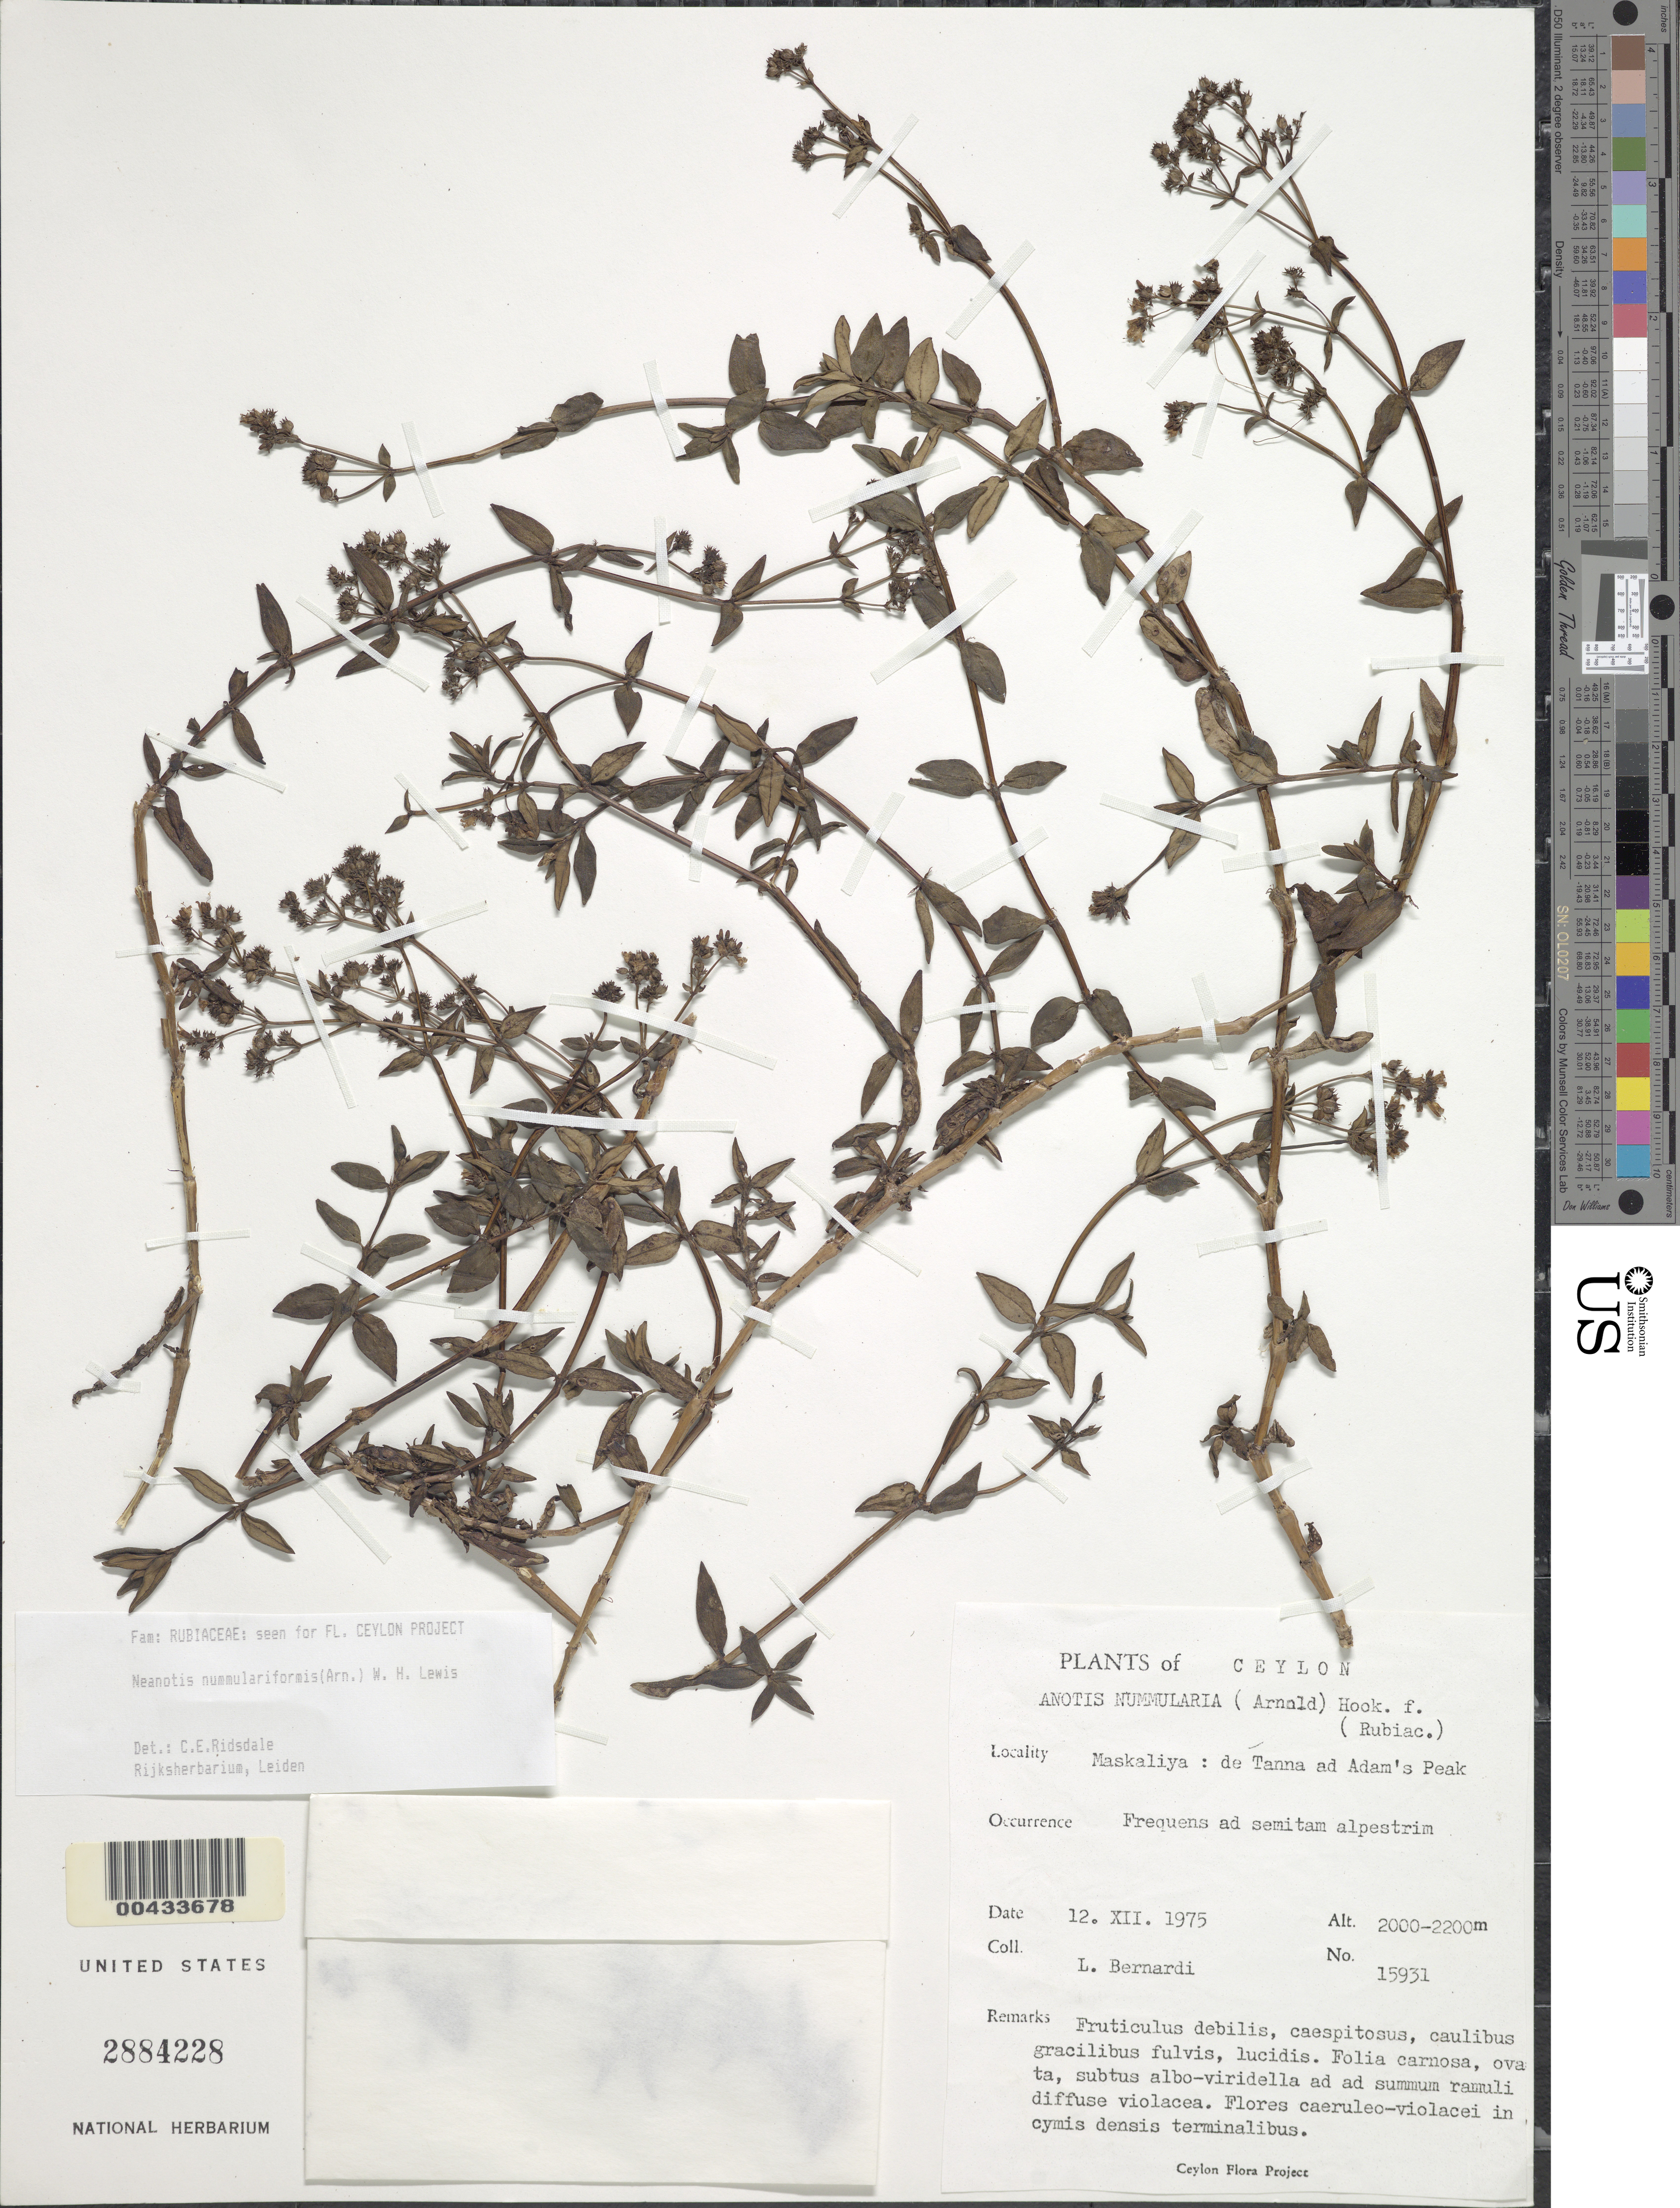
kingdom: Plantae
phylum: Tracheophyta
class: Magnoliopsida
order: Gentianales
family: Rubiaceae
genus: Neanotis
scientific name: Neanotis nummulariformis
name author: (Arn.) W.H. Lewis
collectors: L. Bernardi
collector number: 15931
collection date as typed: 12 Dec 1975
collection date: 1975-12-12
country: Sri Lanka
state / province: Central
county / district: Kandy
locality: Maskaliya, de Tanna ad Adam's Peak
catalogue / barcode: US 2884228